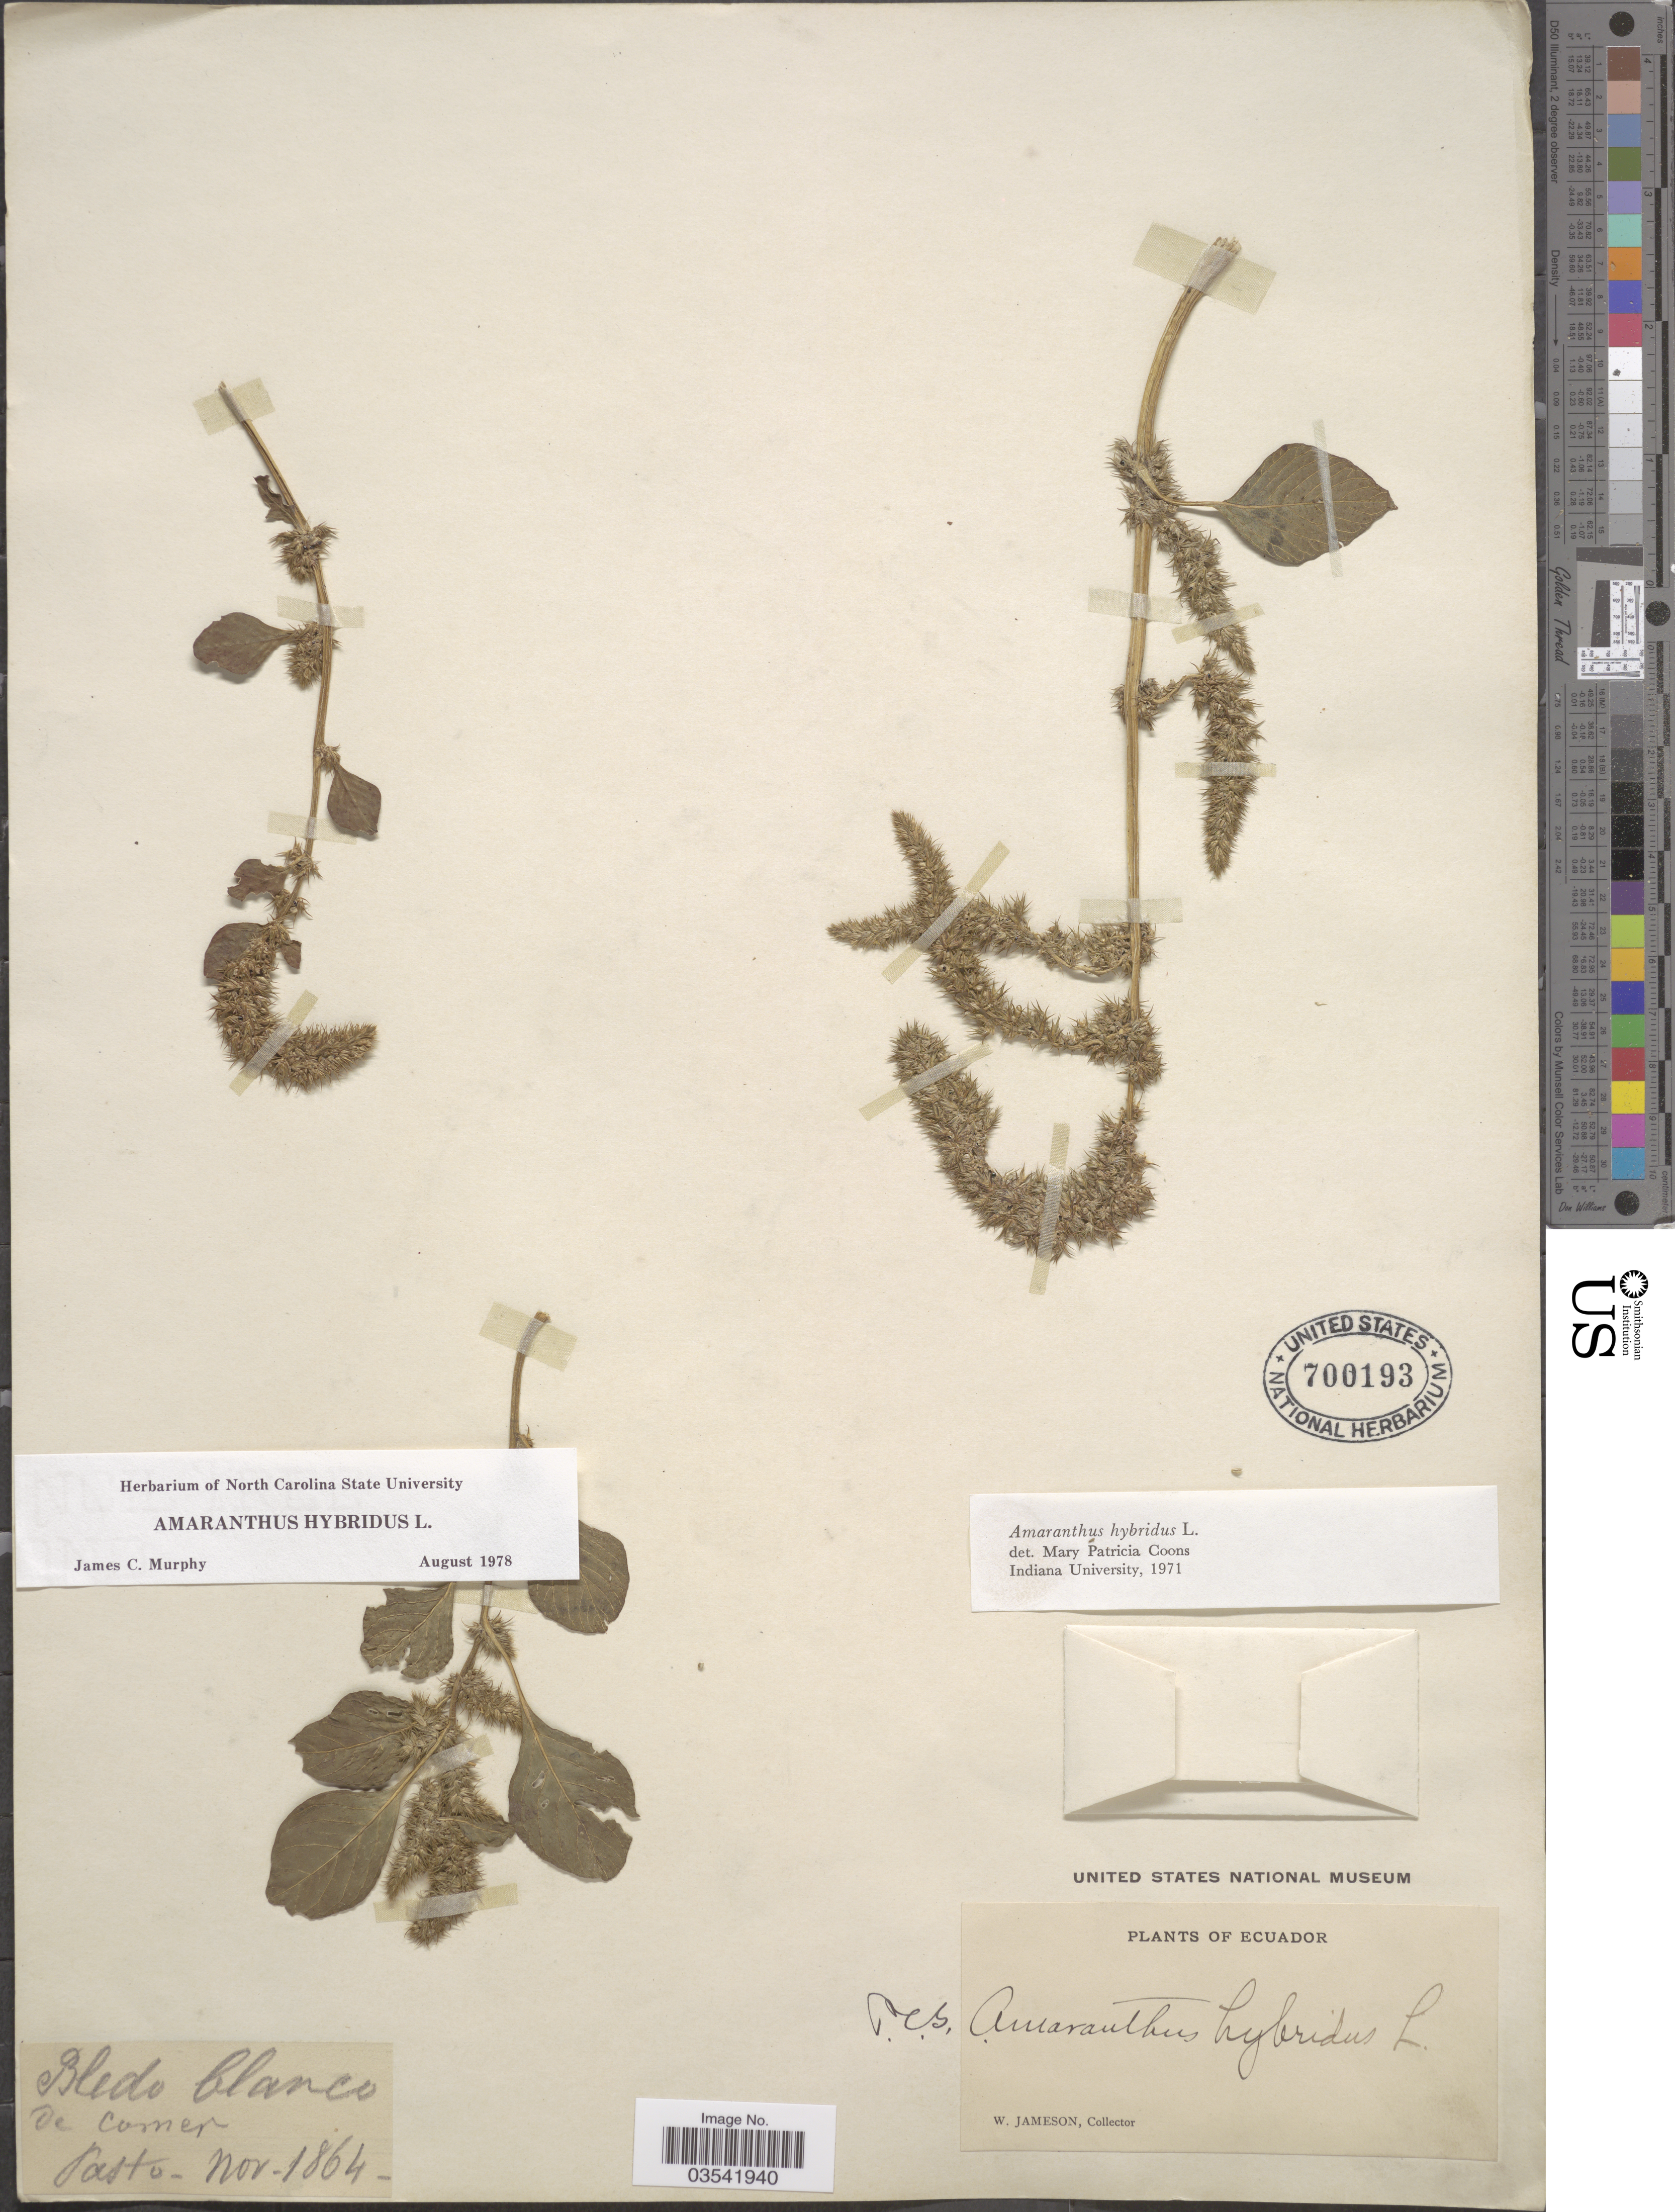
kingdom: Plantae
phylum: Tracheophyta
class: Magnoliopsida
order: Caryophyllales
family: Amaranthaceae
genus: Amaranthus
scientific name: Amaranthus hybridus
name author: L.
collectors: W. Jameson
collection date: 1864-11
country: Ecuador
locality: Pasto.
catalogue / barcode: US 700193